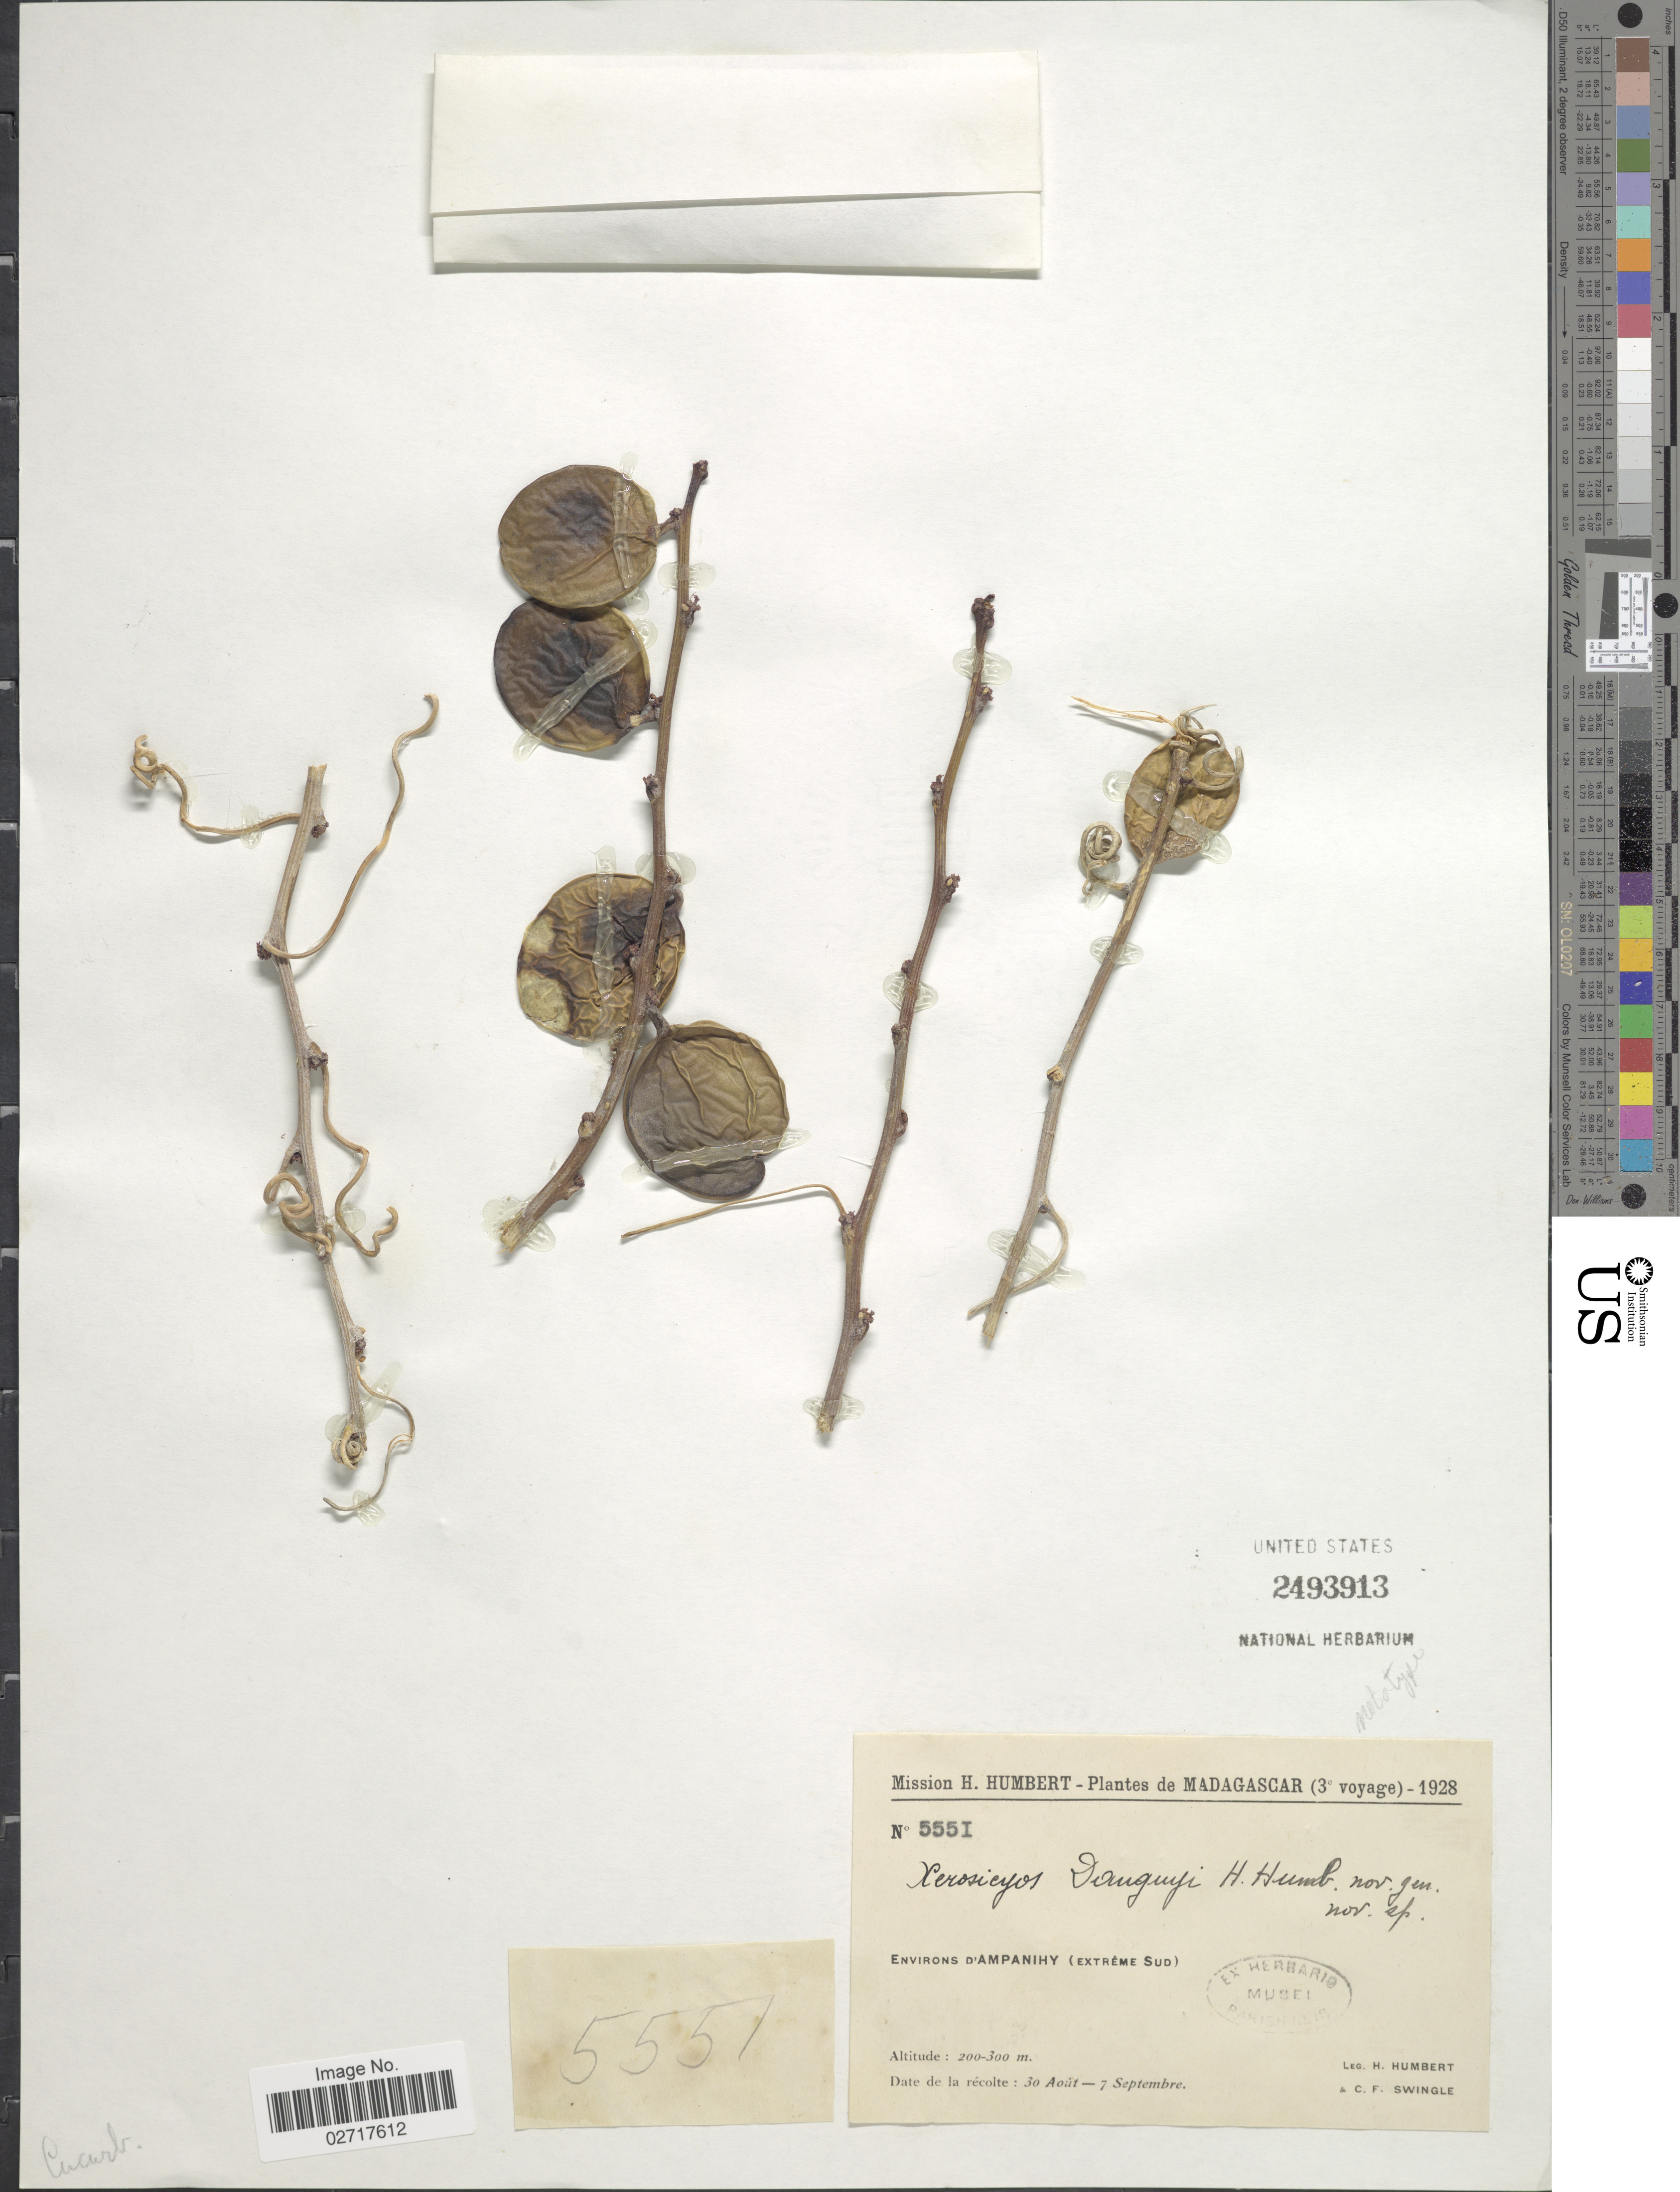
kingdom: Plantae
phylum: Tracheophyta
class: Magnoliopsida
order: Cucurbitales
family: Cucurbitaceae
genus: Xerosicyos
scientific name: Xerosicyos danguyi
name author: Humbert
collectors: H. Humbert & C. Swingle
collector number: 5551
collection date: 1928-08-30/1928-09-07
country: Madagascar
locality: Environs d'Ampanihy (extreme Sud)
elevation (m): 200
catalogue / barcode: US 2493913